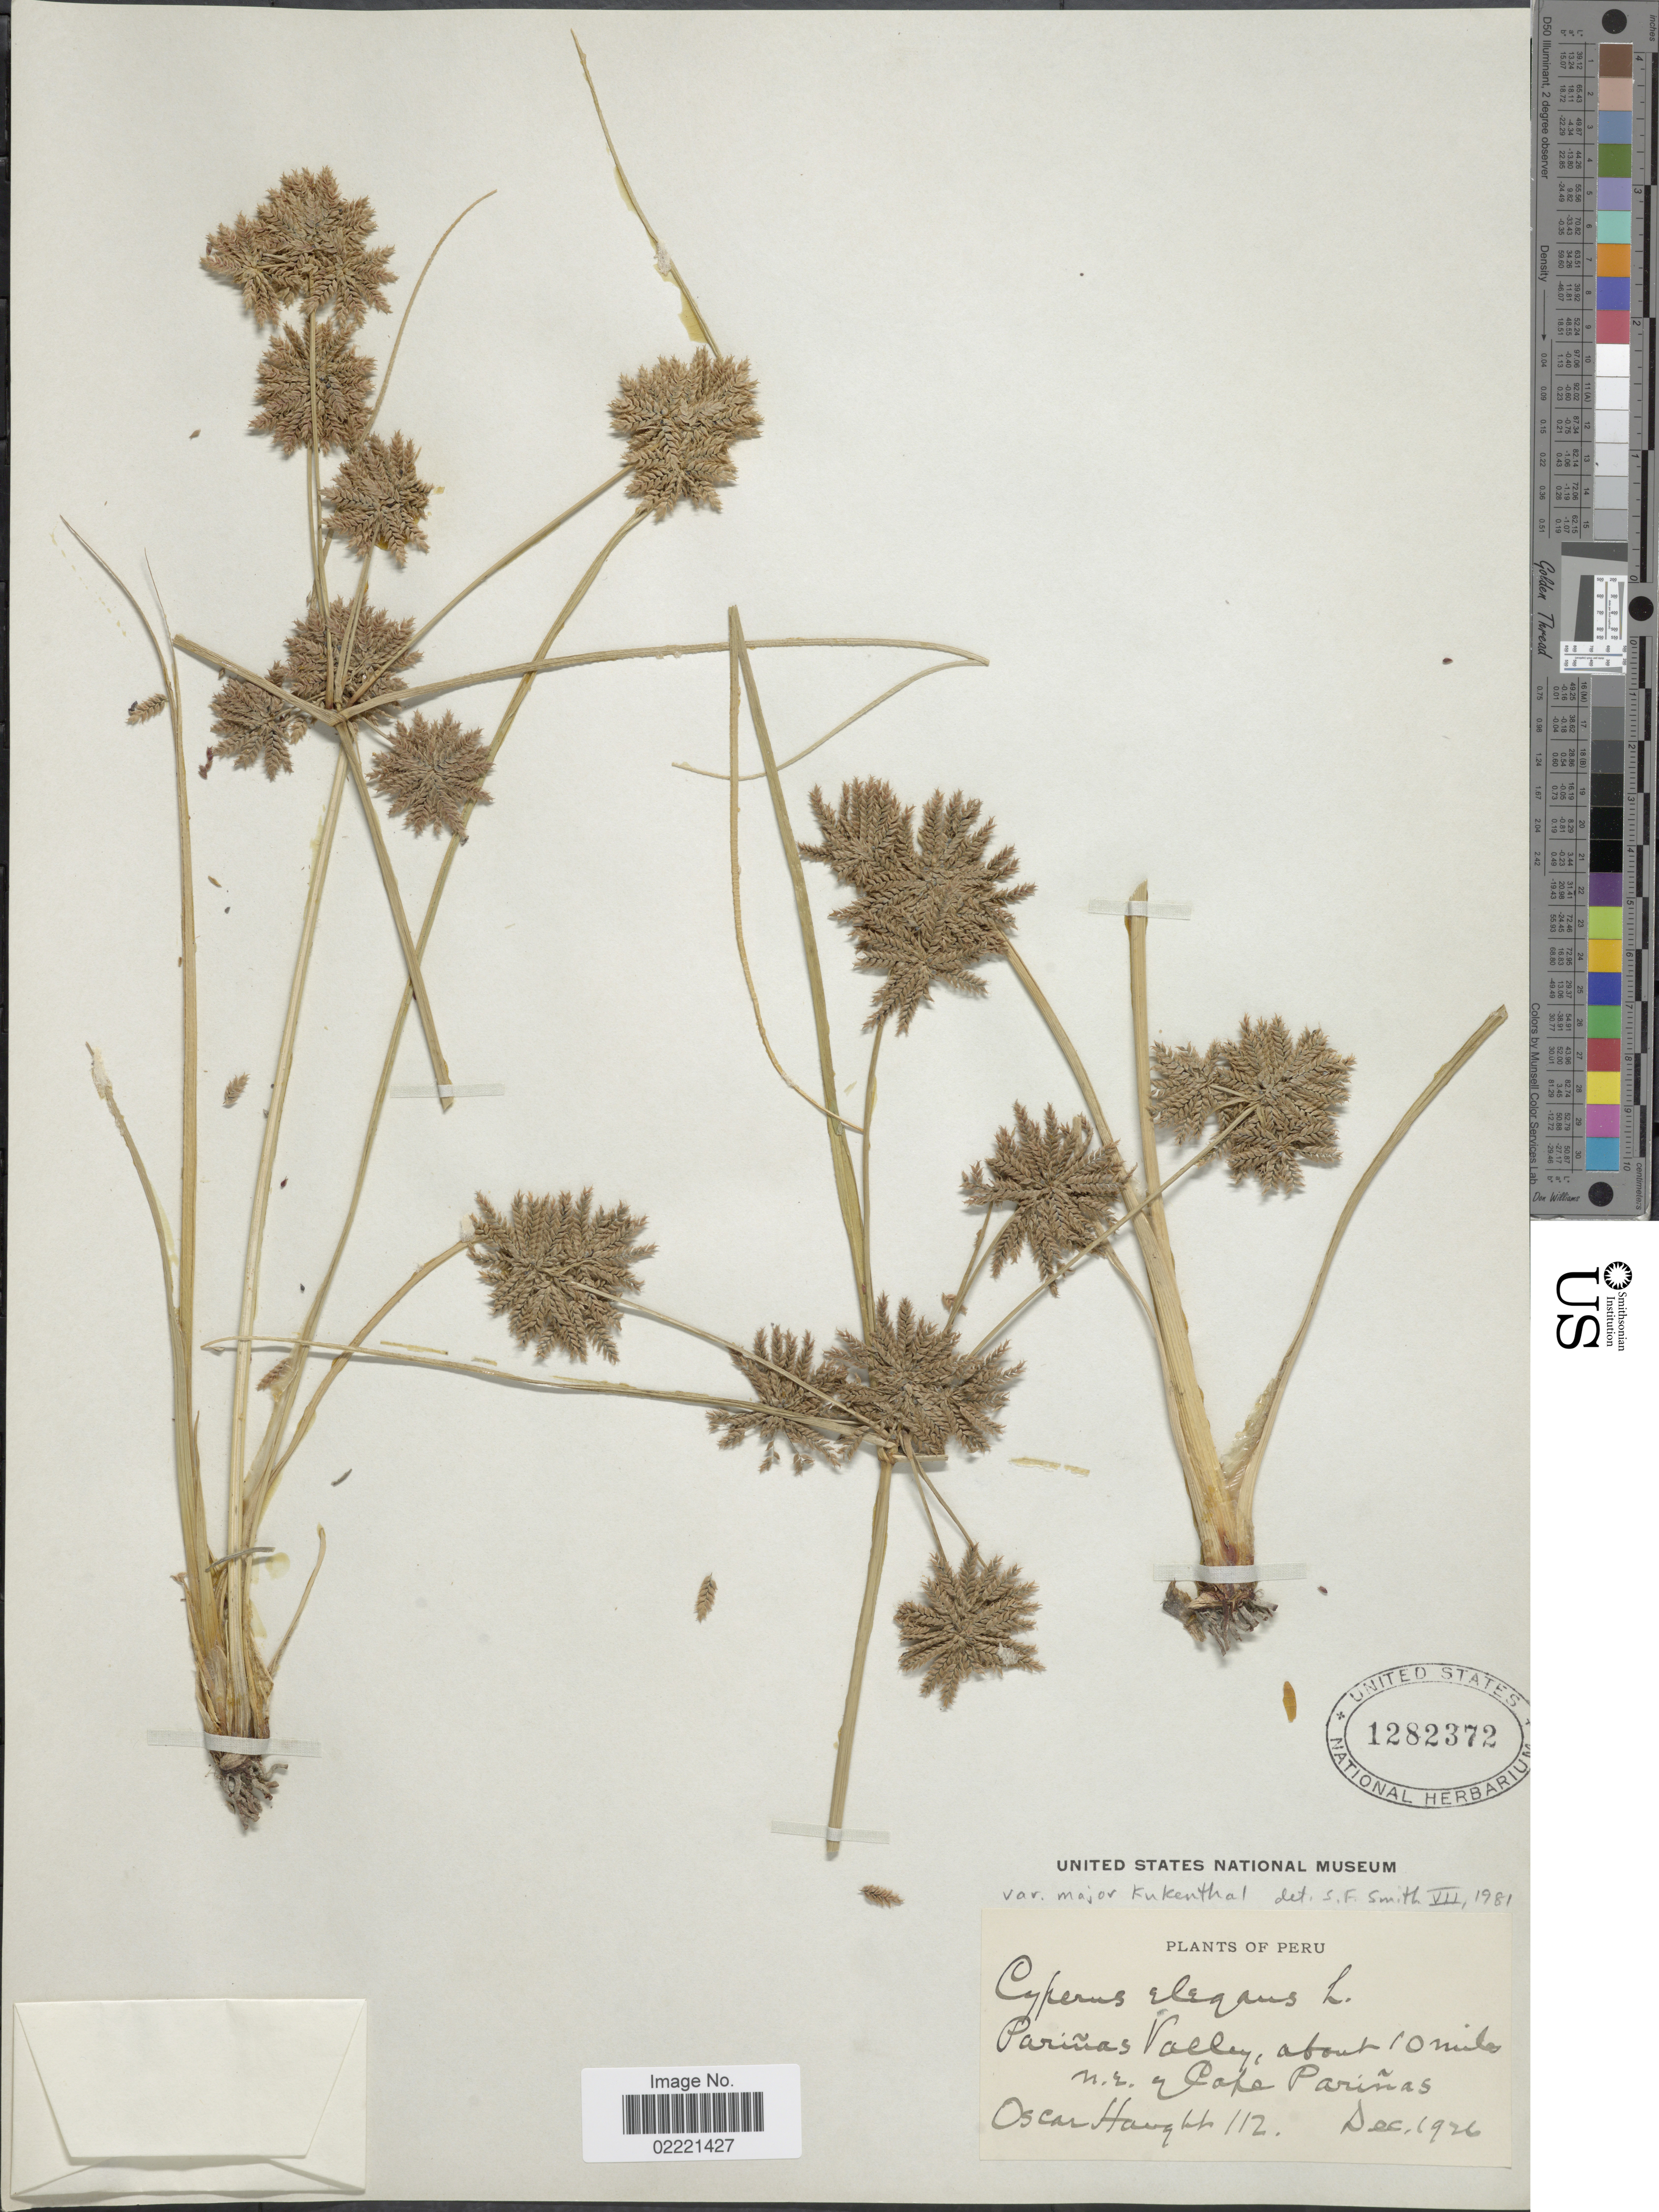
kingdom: Plantae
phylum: Tracheophyta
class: Liliopsida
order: Poales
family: Cyperaceae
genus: Cyperus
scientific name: Cyperus elegans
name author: L.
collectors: O. Haught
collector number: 112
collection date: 1926-12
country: Peru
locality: Parinas Valley, about 10 miles n.e. of Cape Parinas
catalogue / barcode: US 1282372